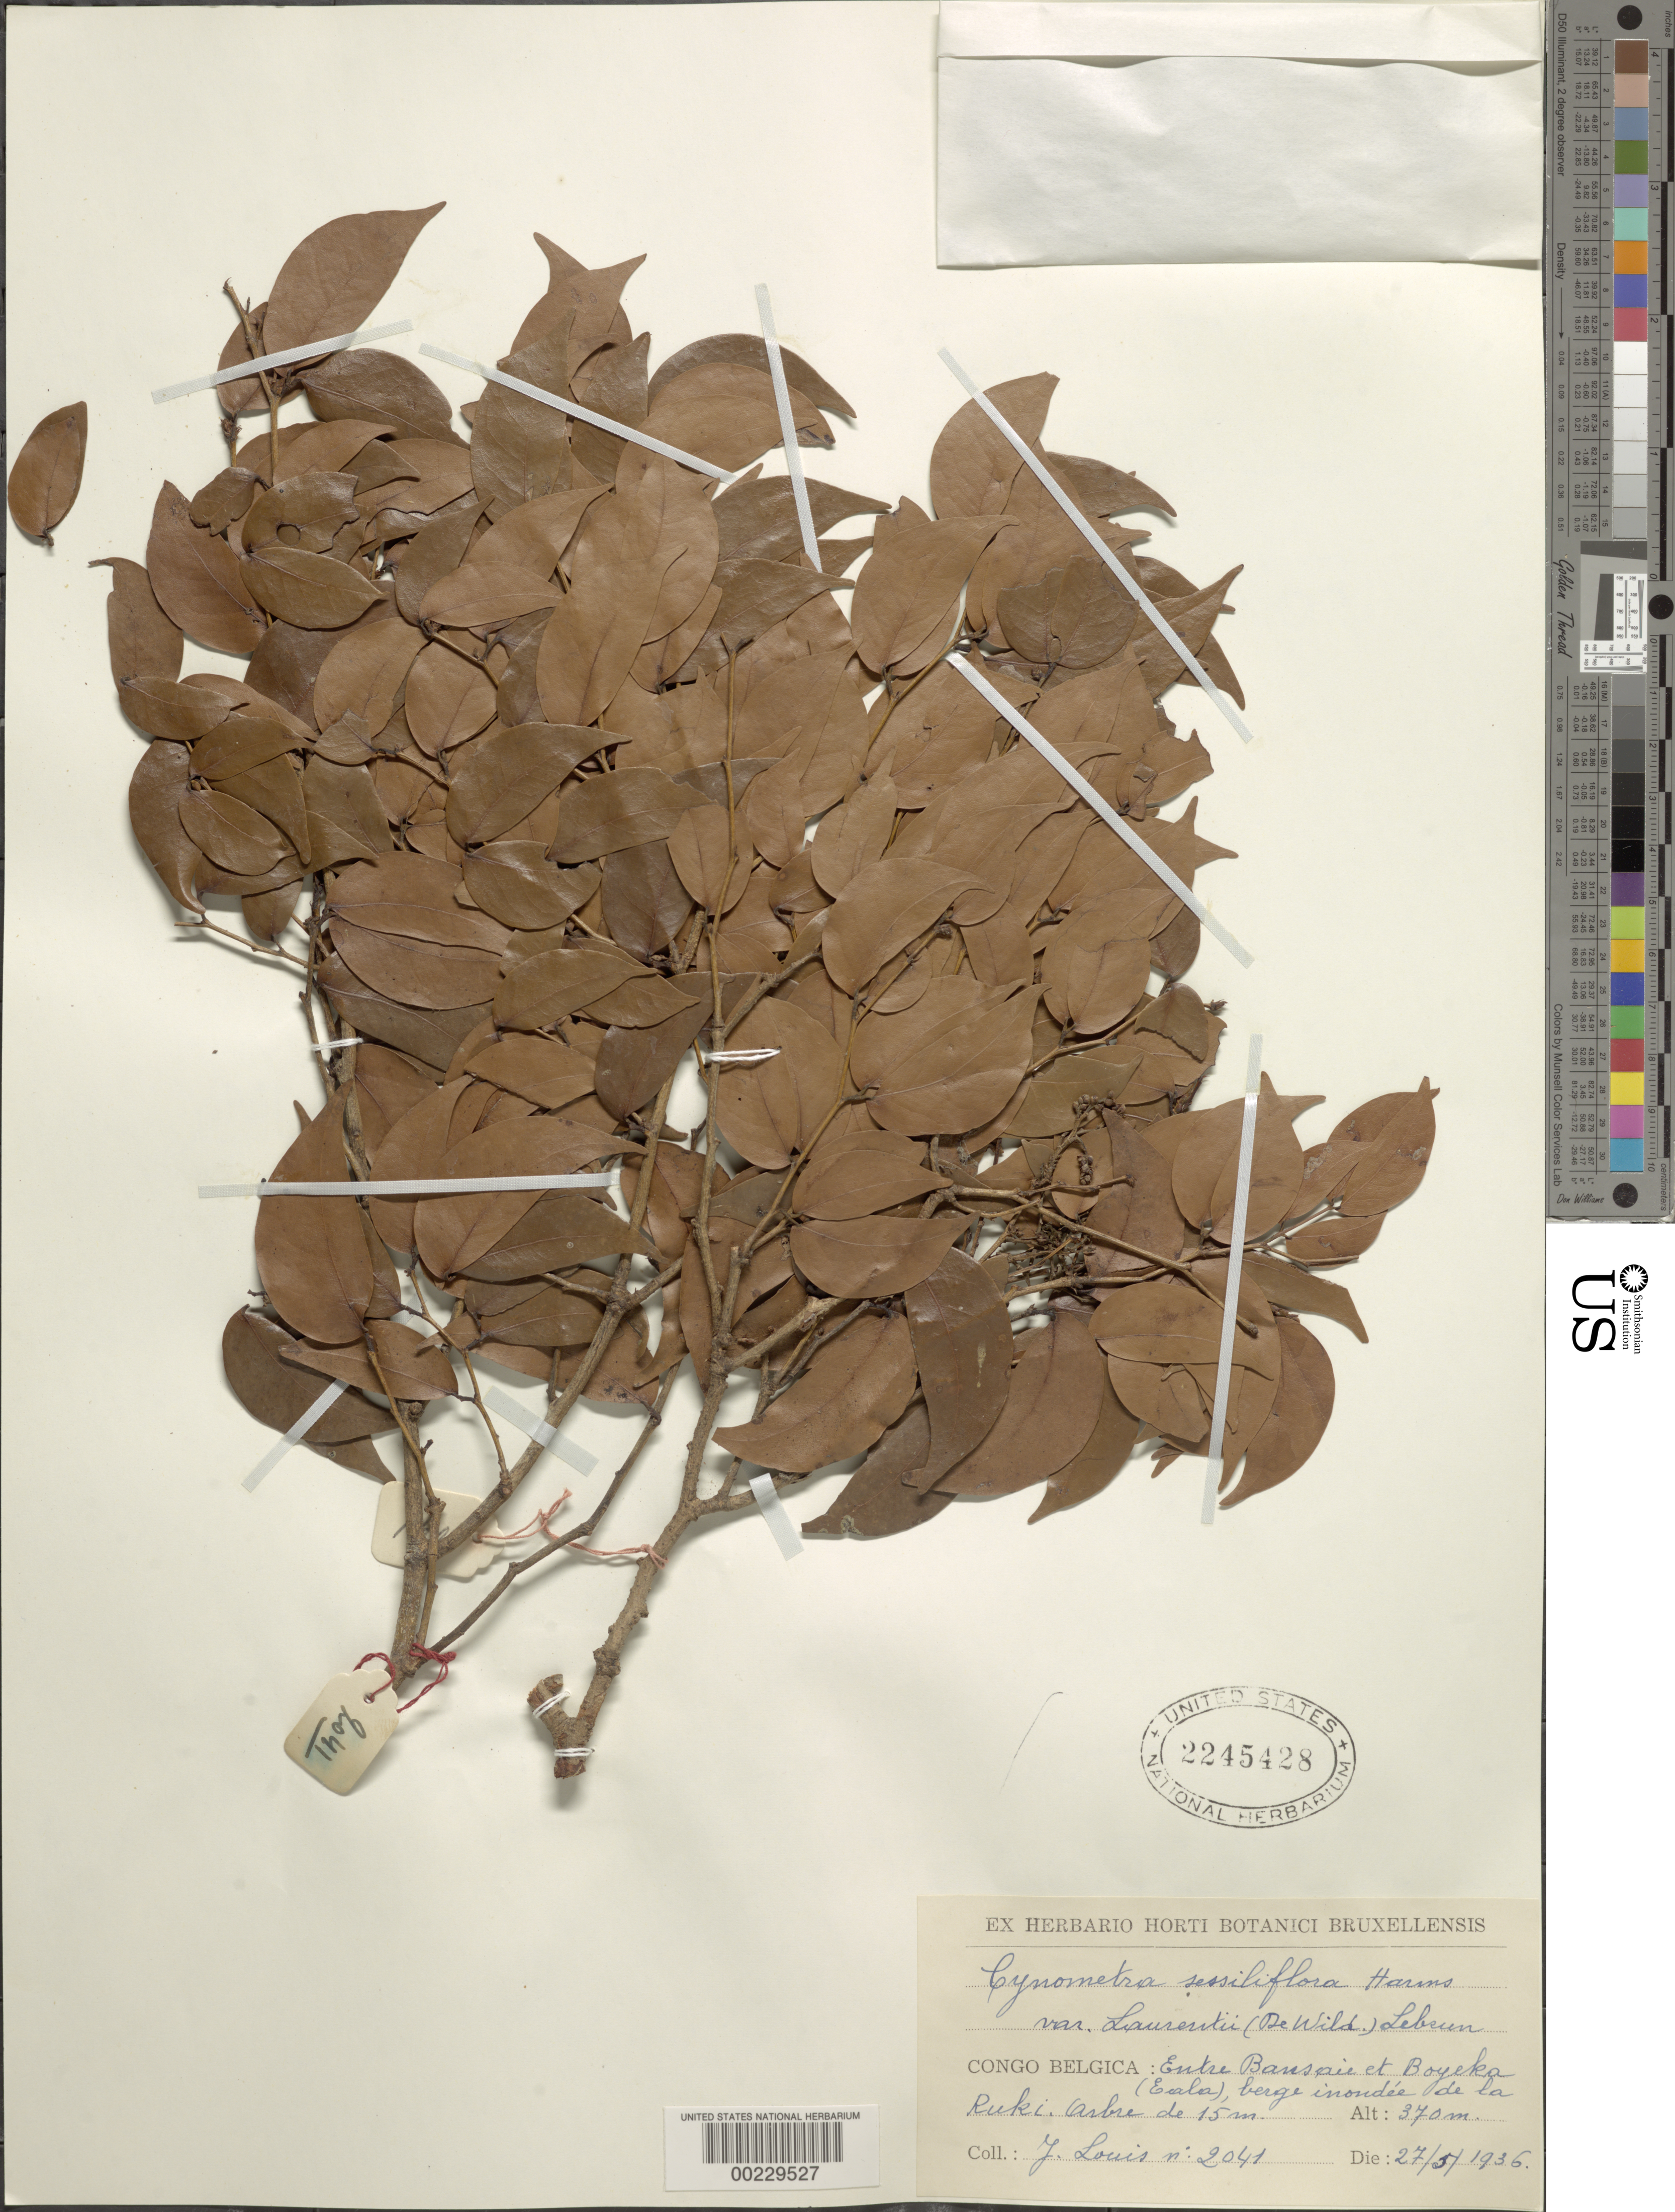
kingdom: Plantae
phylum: Tracheophyta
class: Magnoliopsida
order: Fabales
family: Fabaceae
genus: Cynometra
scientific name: Cynometra sessiliflora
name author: Harms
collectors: J. Louis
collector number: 2041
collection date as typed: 27 Mar 1936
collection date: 1936-03-27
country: Congo, Democratic Republic of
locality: Between bansaie and boyeka (eala), inodated bank of ruki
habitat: Inodated bank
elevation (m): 370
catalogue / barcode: US 2245428